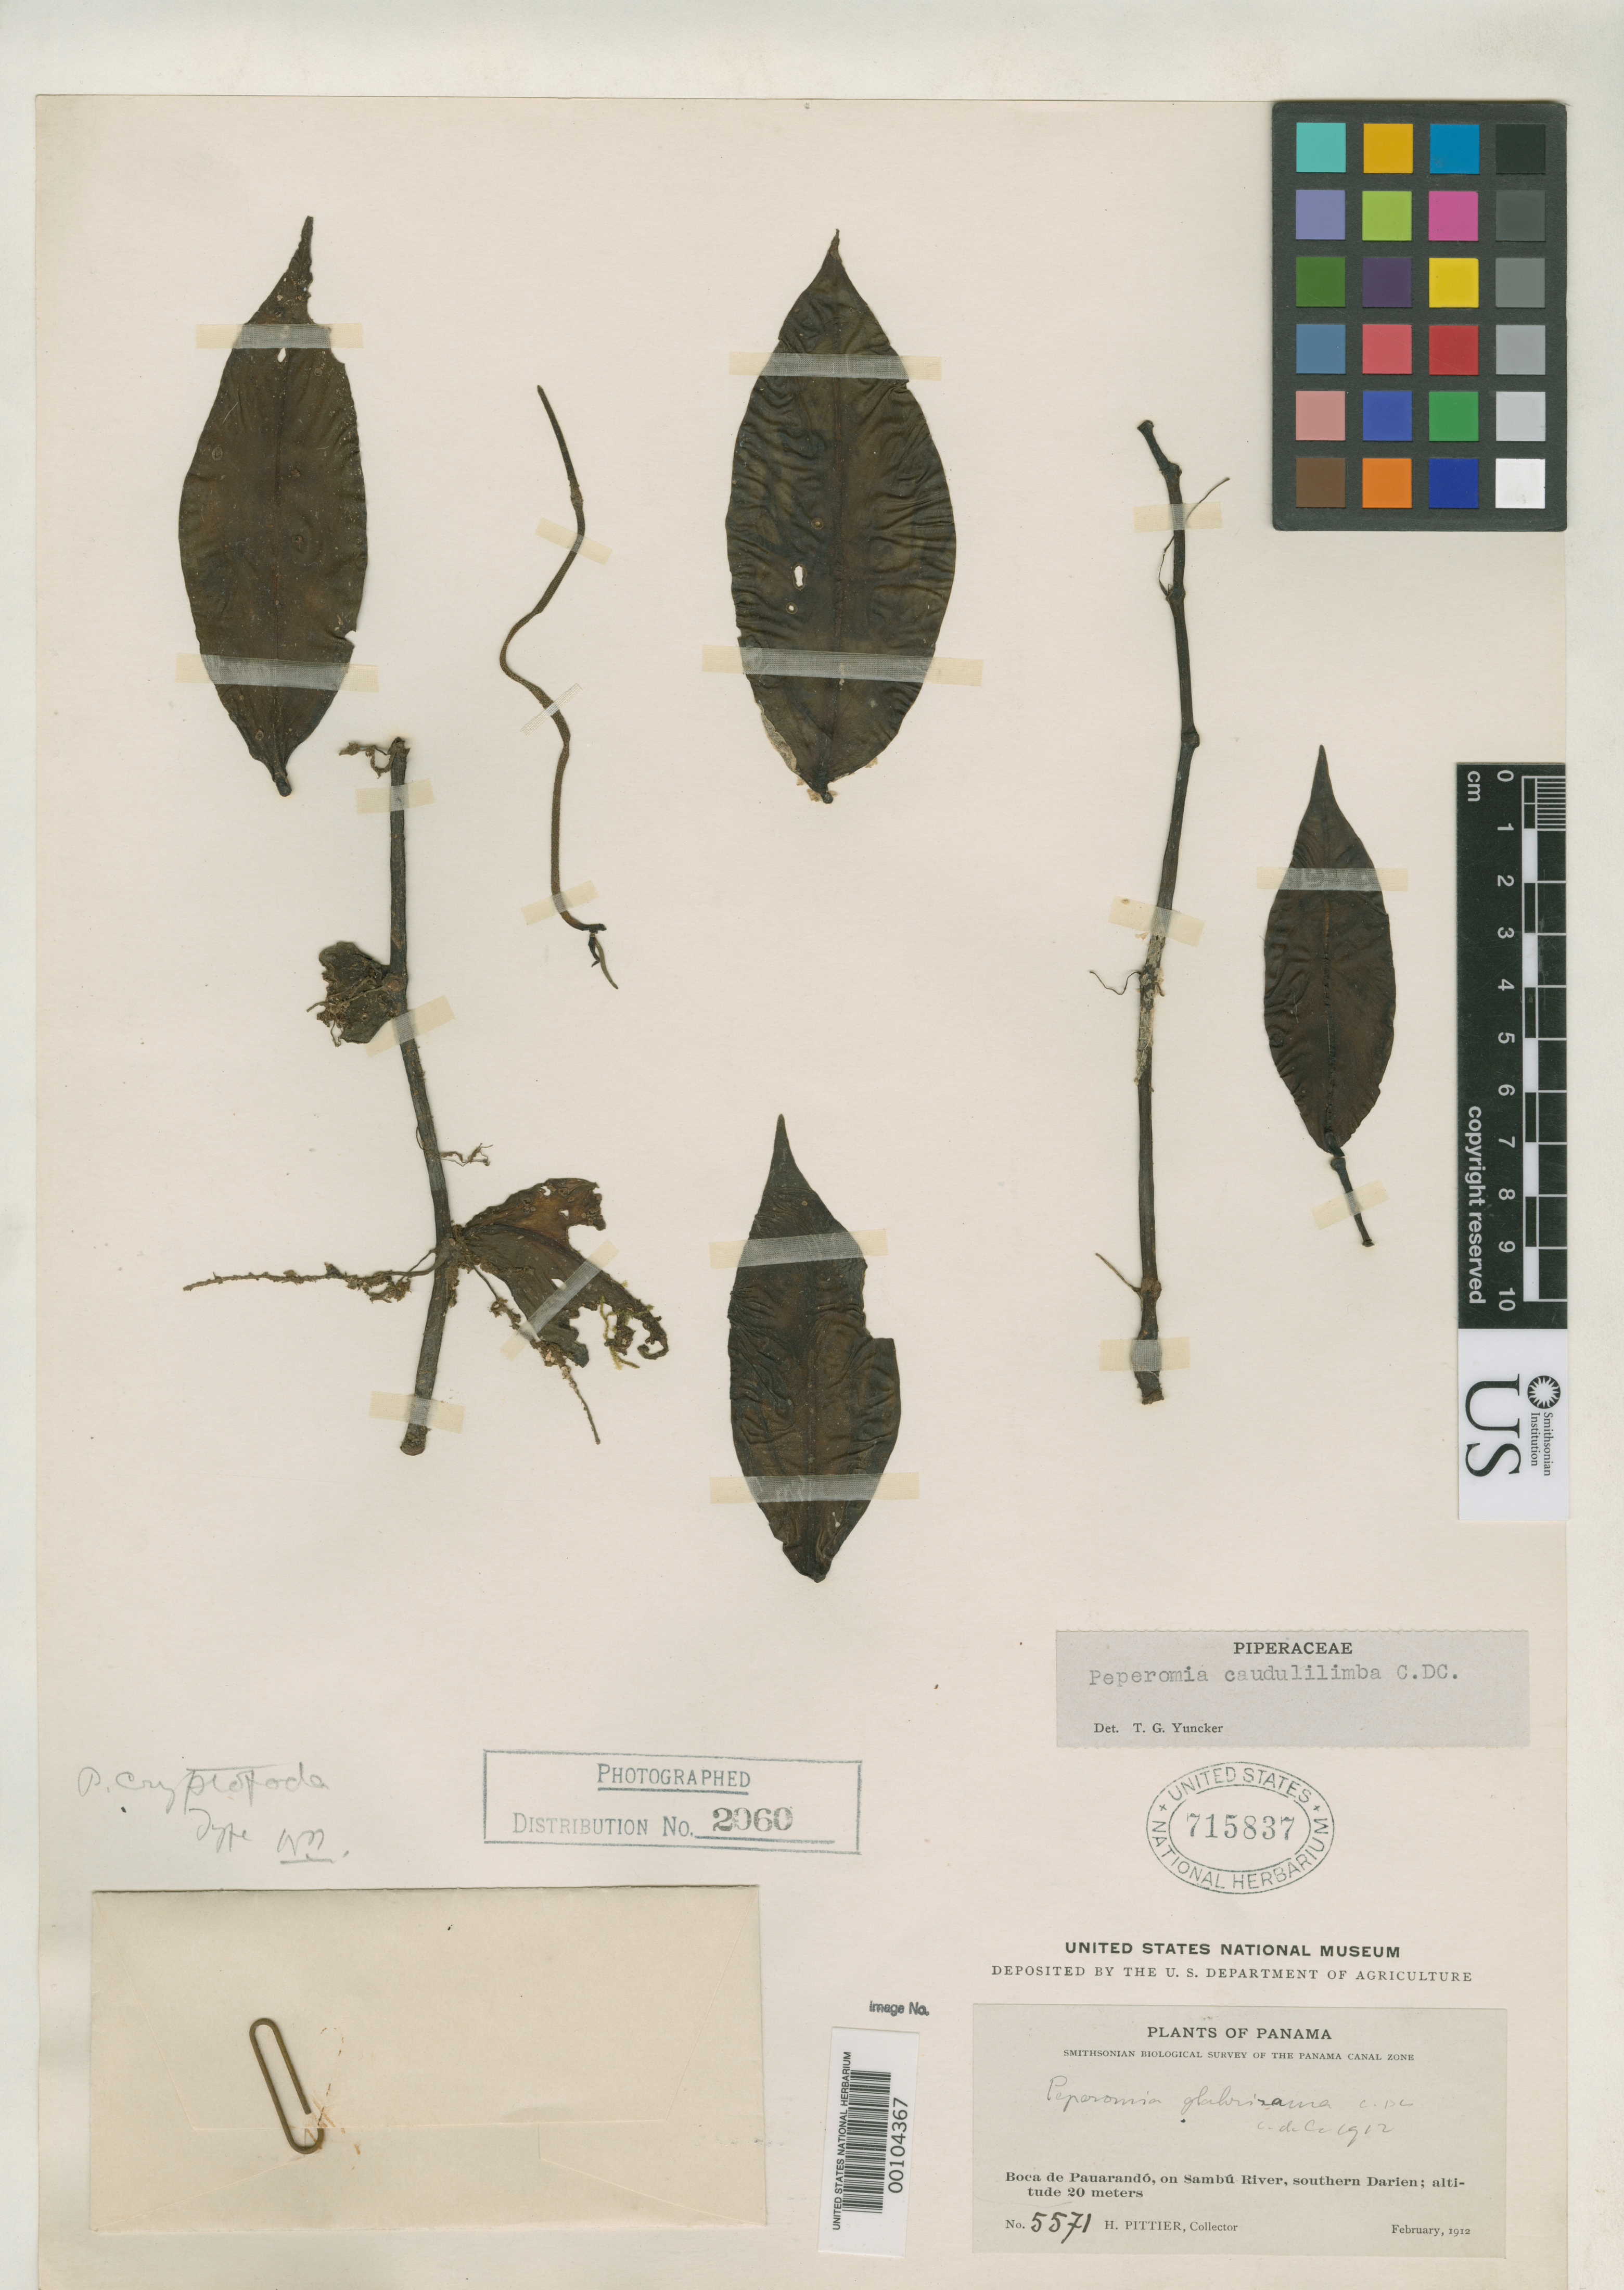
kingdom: Plantae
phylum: Tracheophyta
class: Magnoliopsida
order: Piperales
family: Piperaceae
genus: Peperomia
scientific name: Peperomia caudulilimba var. cryptopoda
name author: Trel.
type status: Holotype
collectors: H. F. Pittier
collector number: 5571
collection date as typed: Feb 1912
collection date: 1912-02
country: Panama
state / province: Darién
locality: Boca de Pauarando, Sambu River.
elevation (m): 20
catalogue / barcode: US 715837